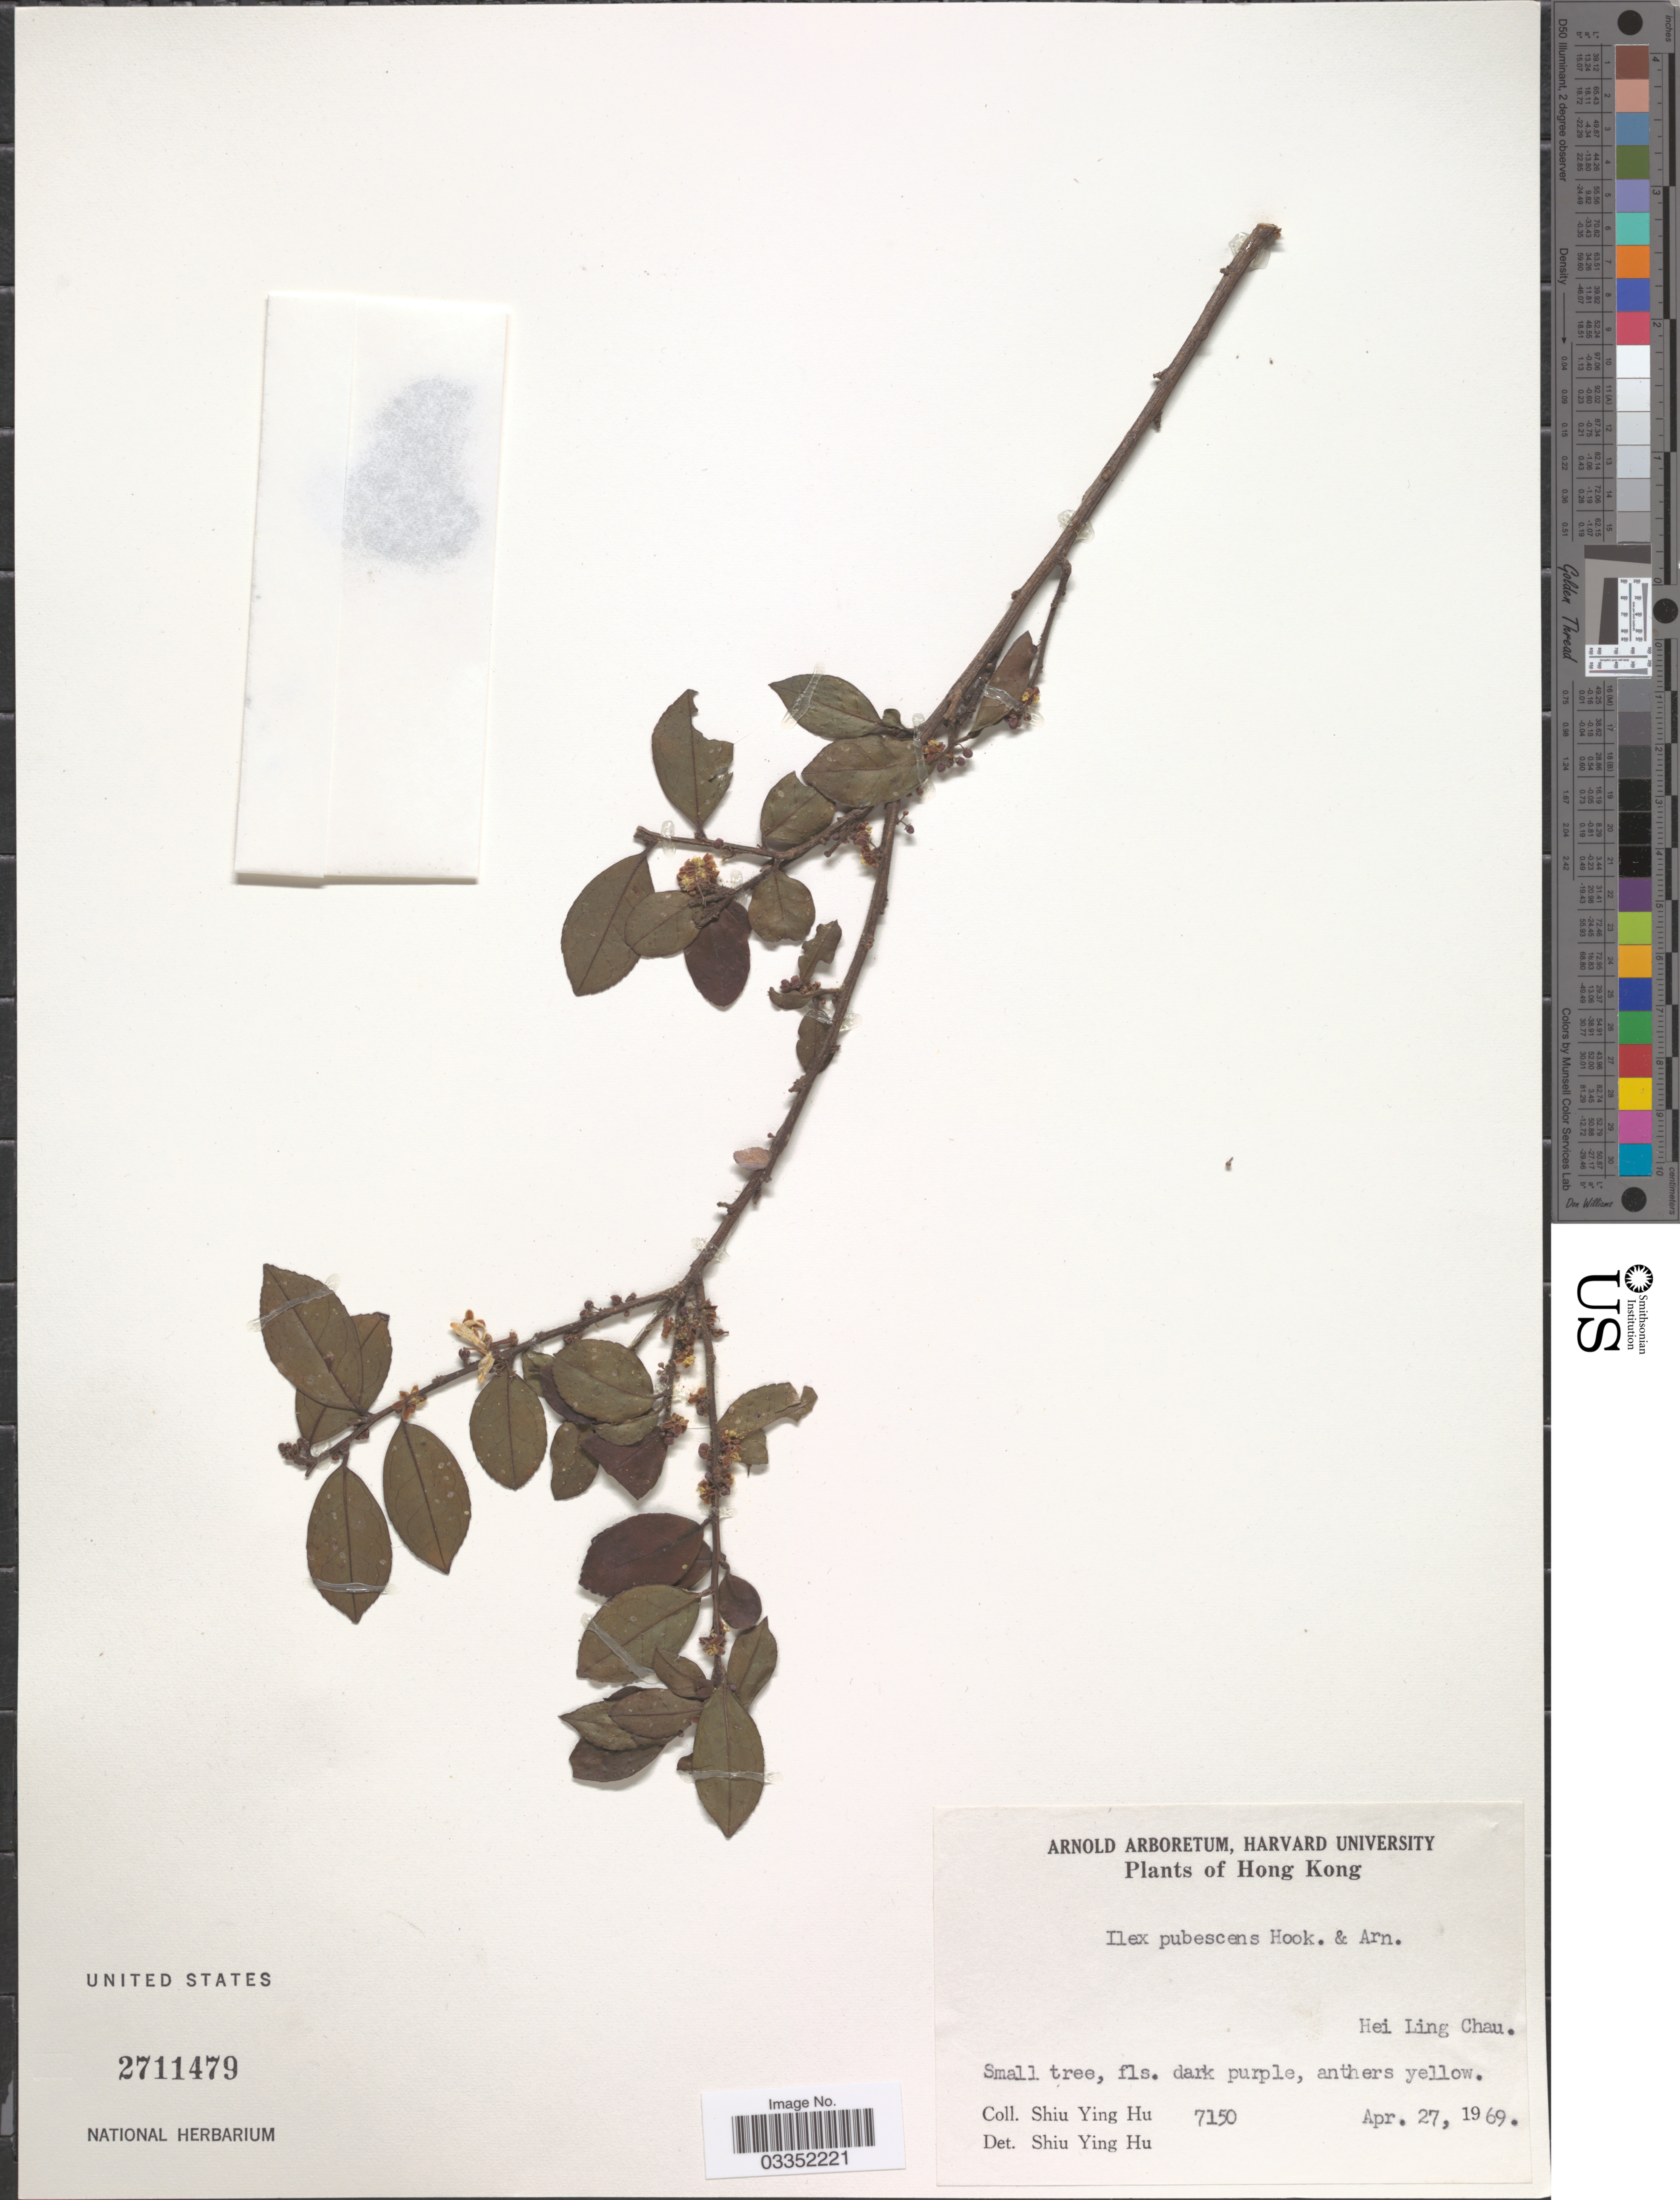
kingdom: Plantae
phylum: Tracheophyta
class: Magnoliopsida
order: Aquifoliales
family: Aquifoliaceae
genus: Ilex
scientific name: Ilex pubescens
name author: Hook. & Arn.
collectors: S. Y. Hu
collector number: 7150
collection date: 1969-04-27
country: China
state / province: Hong Kong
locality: Hei Ling Chau.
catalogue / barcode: US 2711479